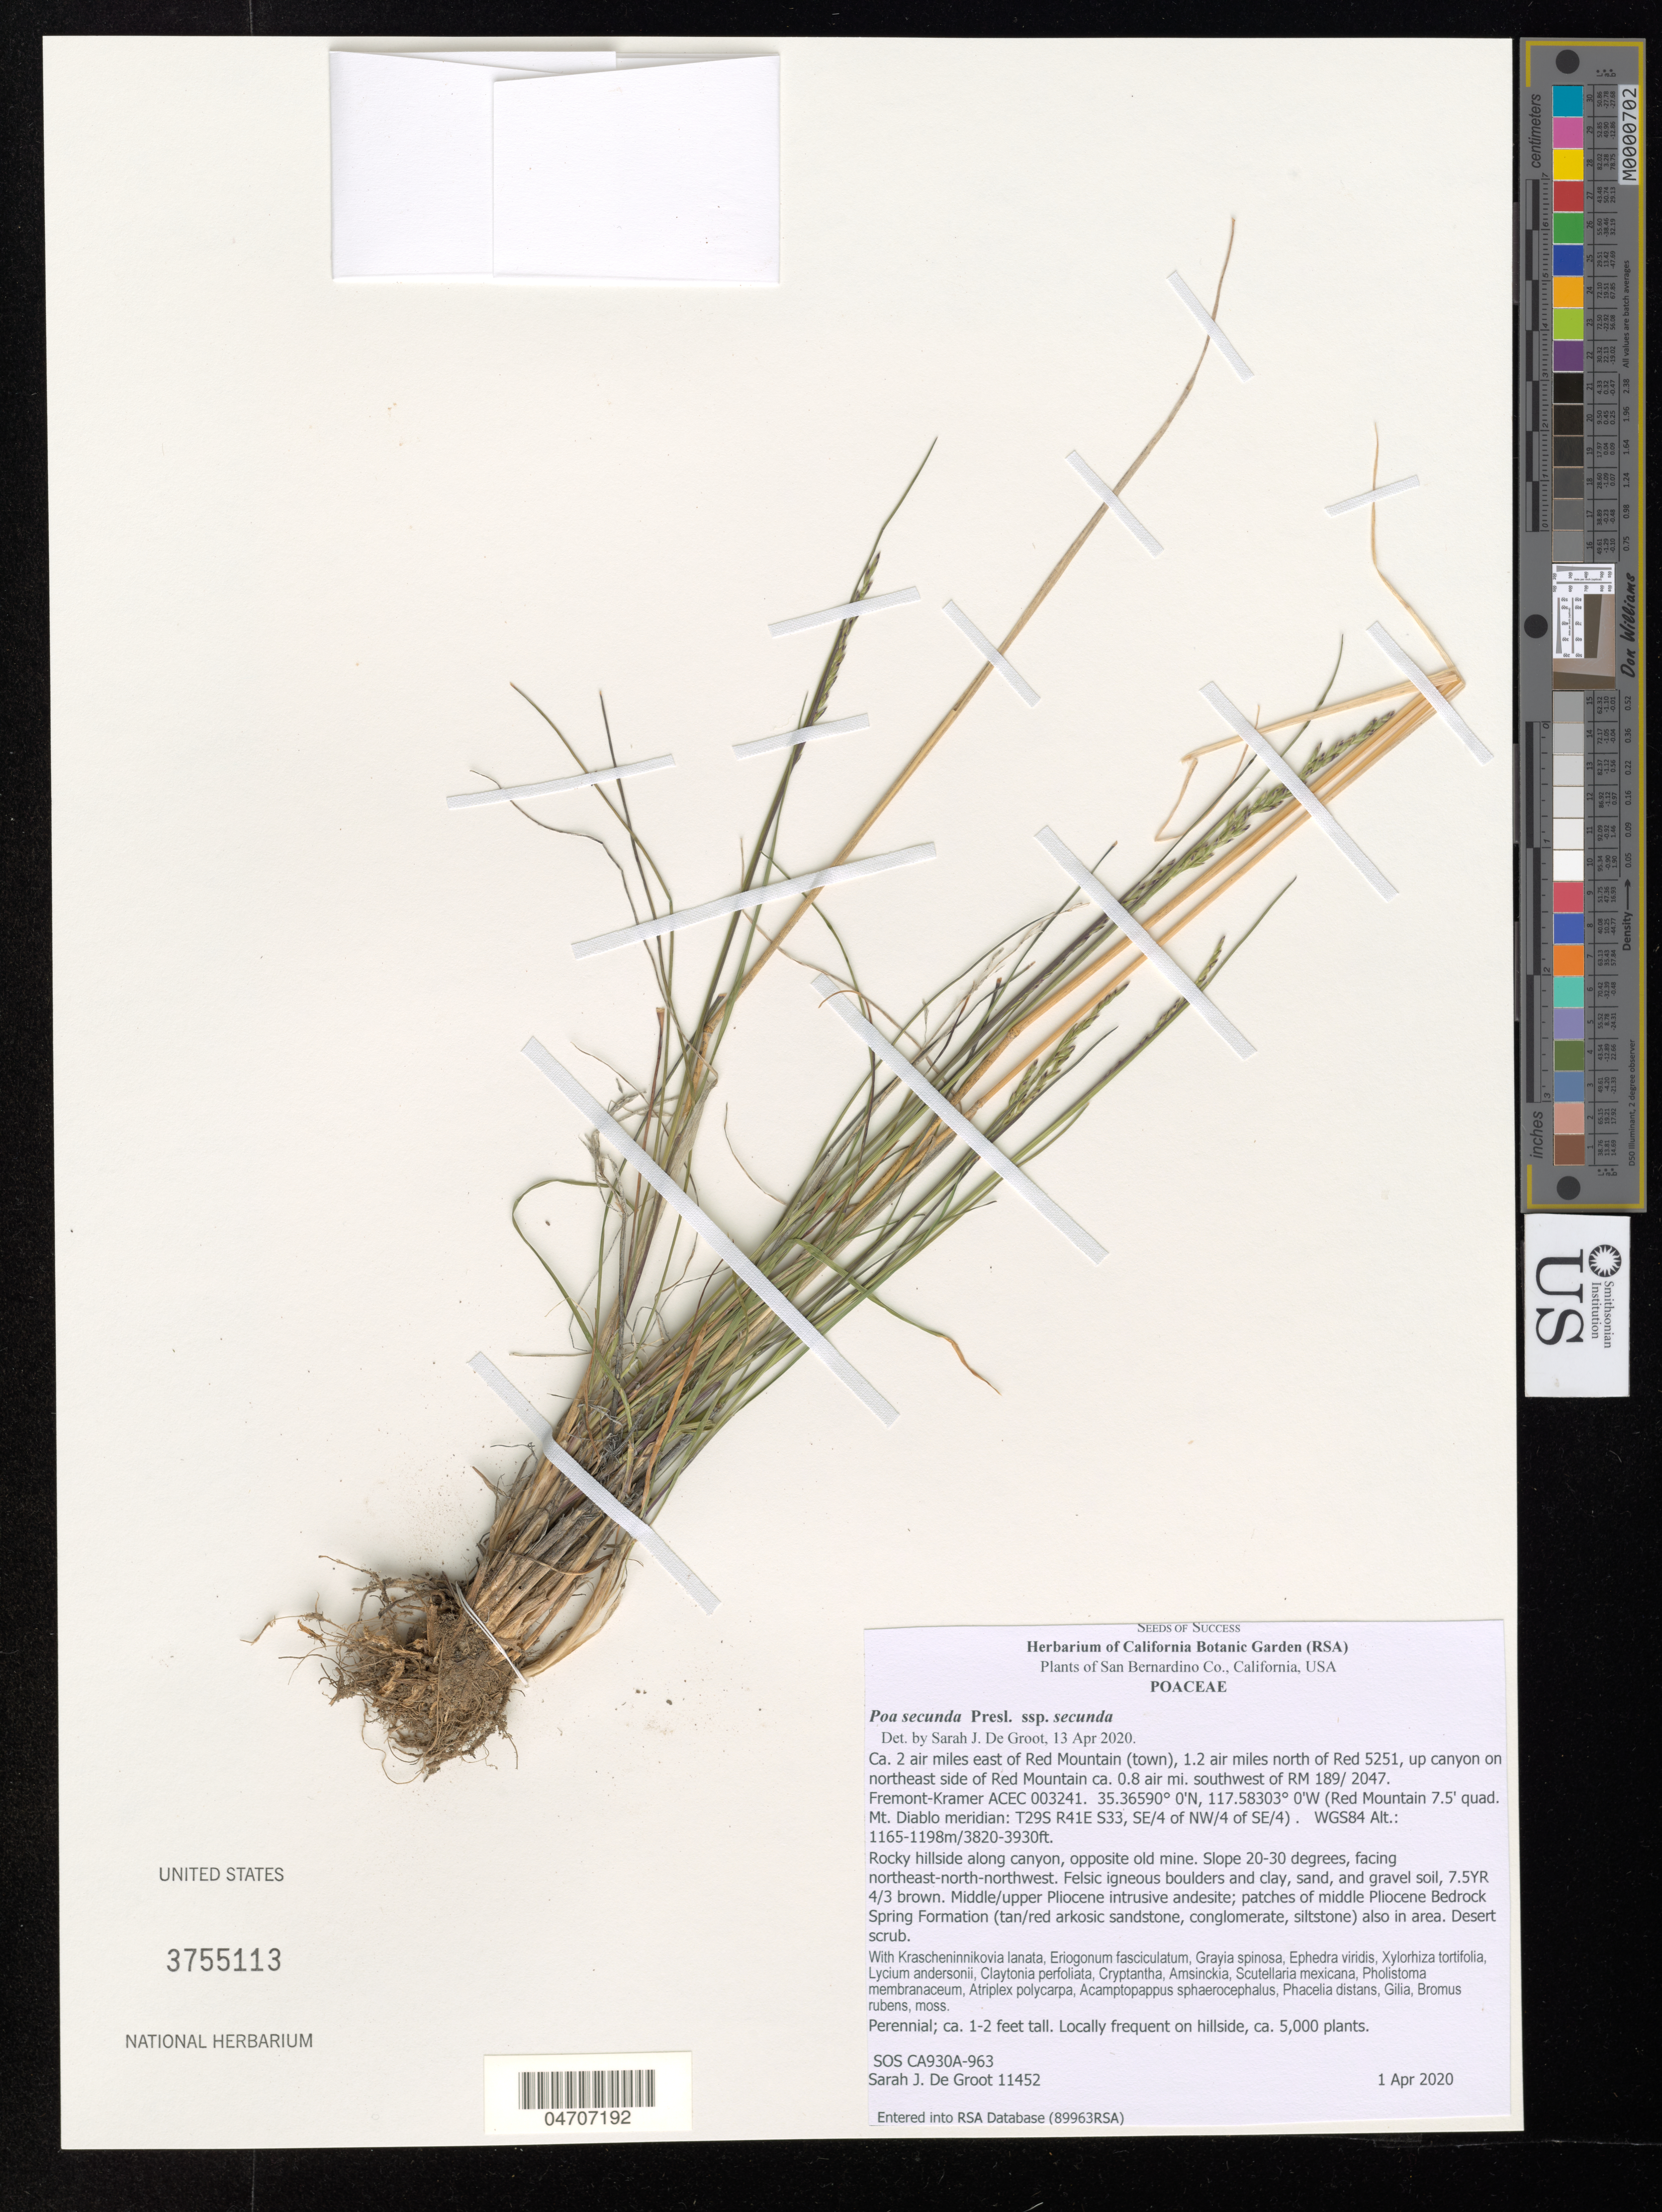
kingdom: Plantae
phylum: Tracheophyta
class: Liliopsida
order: Poales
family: Poaceae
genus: Poa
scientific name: Poa secunda subsp. secunda var. gracillima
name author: (Vasey) Soreng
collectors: S. De Groot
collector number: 11452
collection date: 2020-04-01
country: United States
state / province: California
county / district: San Bernardino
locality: San Bernardino Co. Ca. 2 air miles east of Red Mountain (town), 1.2 air miles north of Red 5251, up canyon on northeast side of Red Mountain ca. 0.8 air mi. southwest of RM 189/ 2047. Fremont-Kramer ACEC 003241. (Red Mountain 7.5' quad. Mt. Diablo meridian: T29S R41E S33, SE/4 of NW/4 of SE/4). WGS84.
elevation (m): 1165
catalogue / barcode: US 3755113